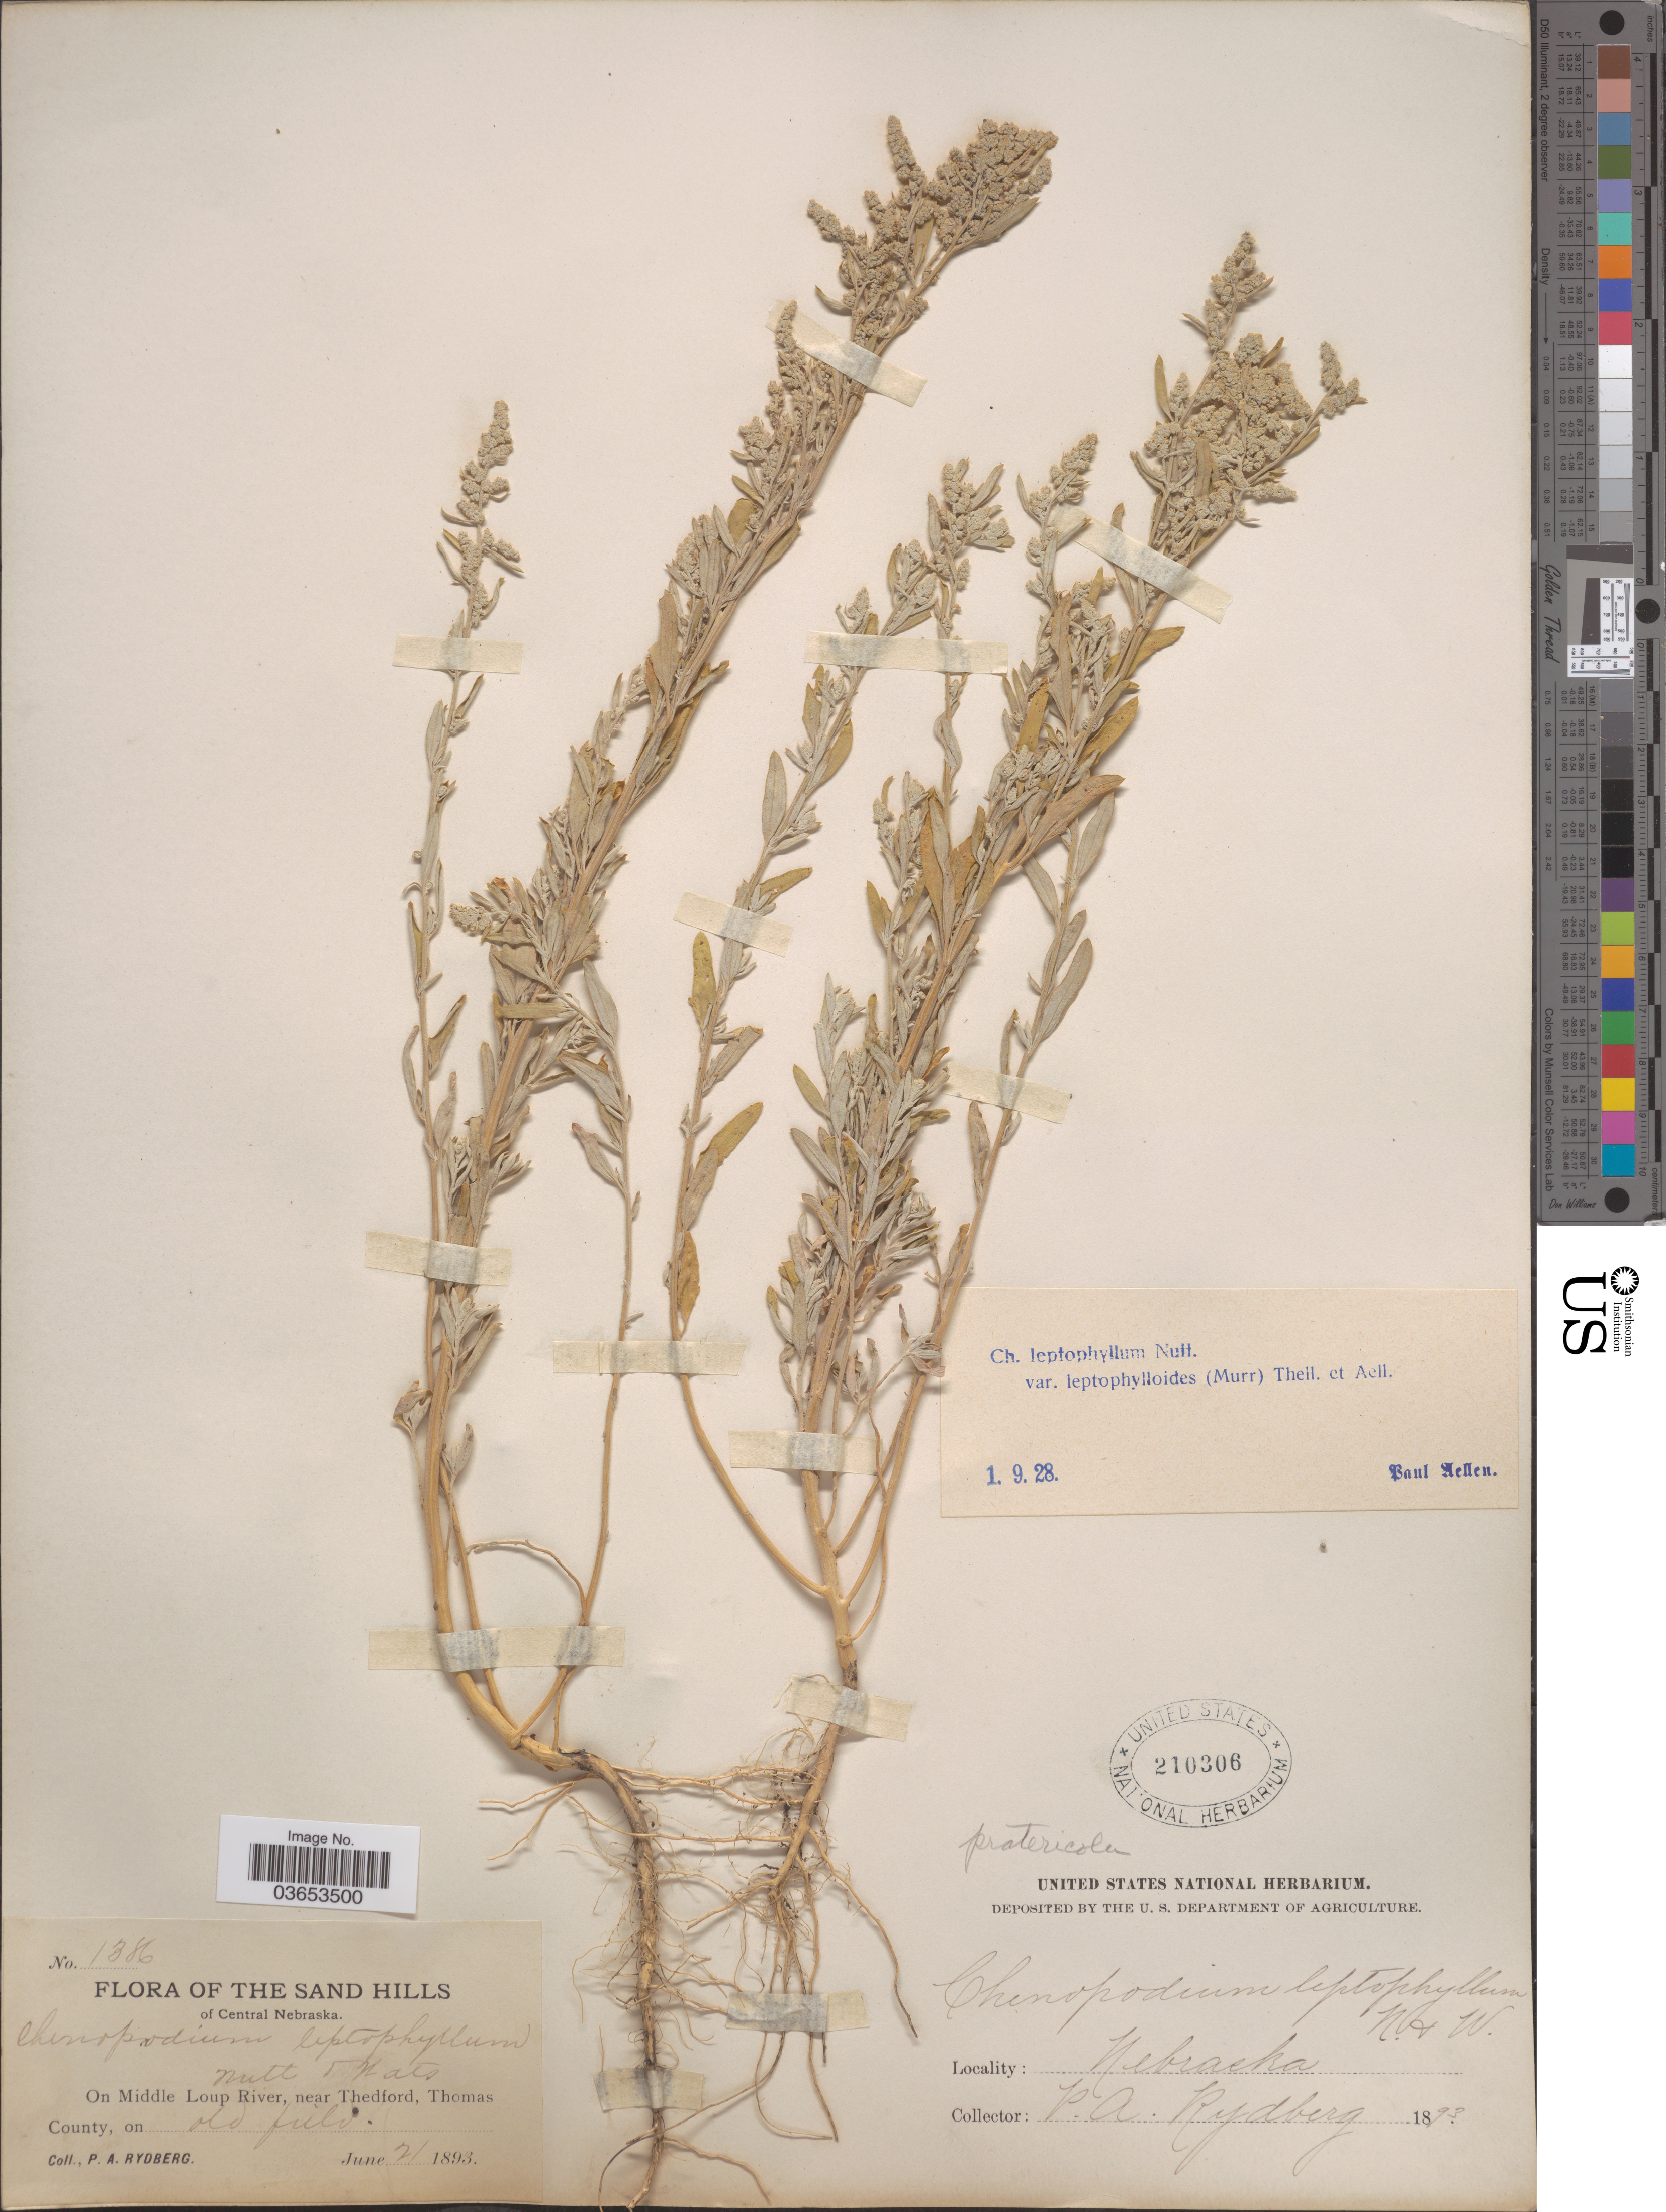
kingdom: Plantae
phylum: Tracheophyta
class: Magnoliopsida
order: Caryophyllales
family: Amaranthaceae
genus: Chenopodium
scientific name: Chenopodium leptophyllum var. leptophylloides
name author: (Murr) Thell. & Aellen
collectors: P. A. Rydberg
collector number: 1386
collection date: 1893-06-21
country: United States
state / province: Nebraska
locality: The Sand Hillsof Central Nebraska. On Middle Loup River, near Thedford, Thomas County.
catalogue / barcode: US 210306